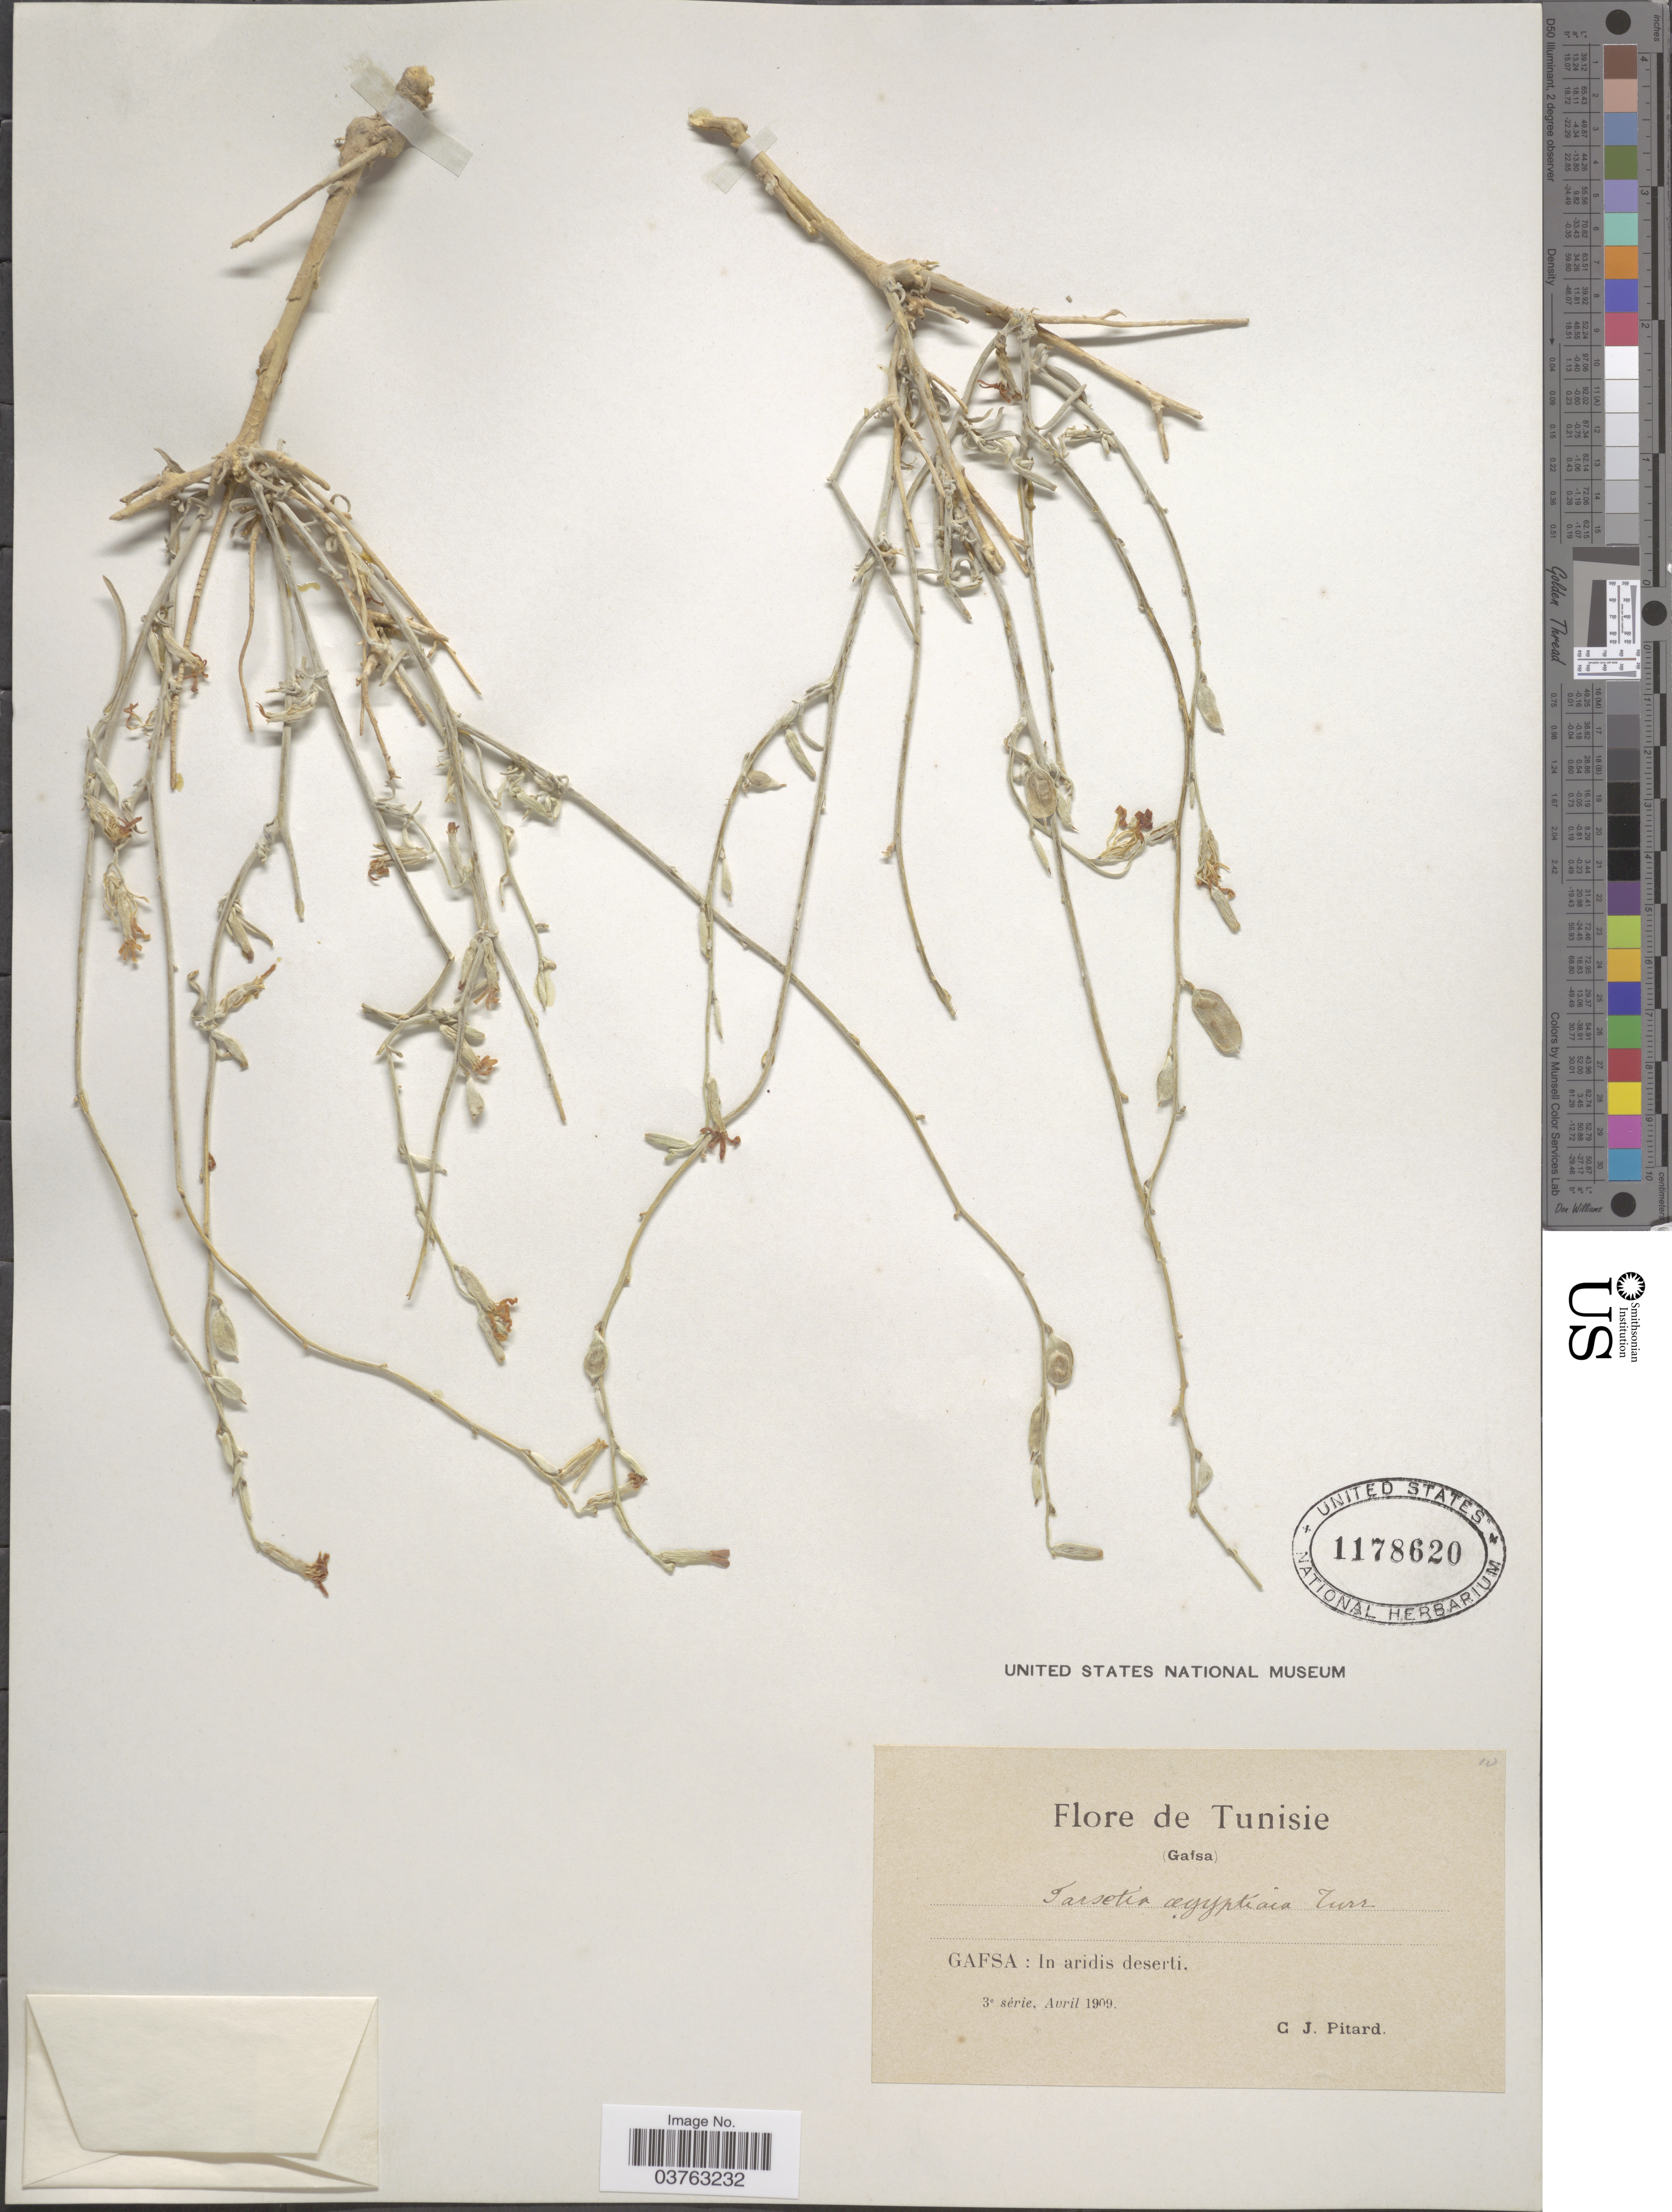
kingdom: Plantae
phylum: Tracheophyta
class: Magnoliopsida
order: Brassicales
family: Brassicaceae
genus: Farsetia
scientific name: Farsetia aegyptia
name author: Turra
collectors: C. Pitard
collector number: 10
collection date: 1909-04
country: Tunisia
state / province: Gafsa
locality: Tunisie. In aridis deserti.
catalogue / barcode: US 1178620